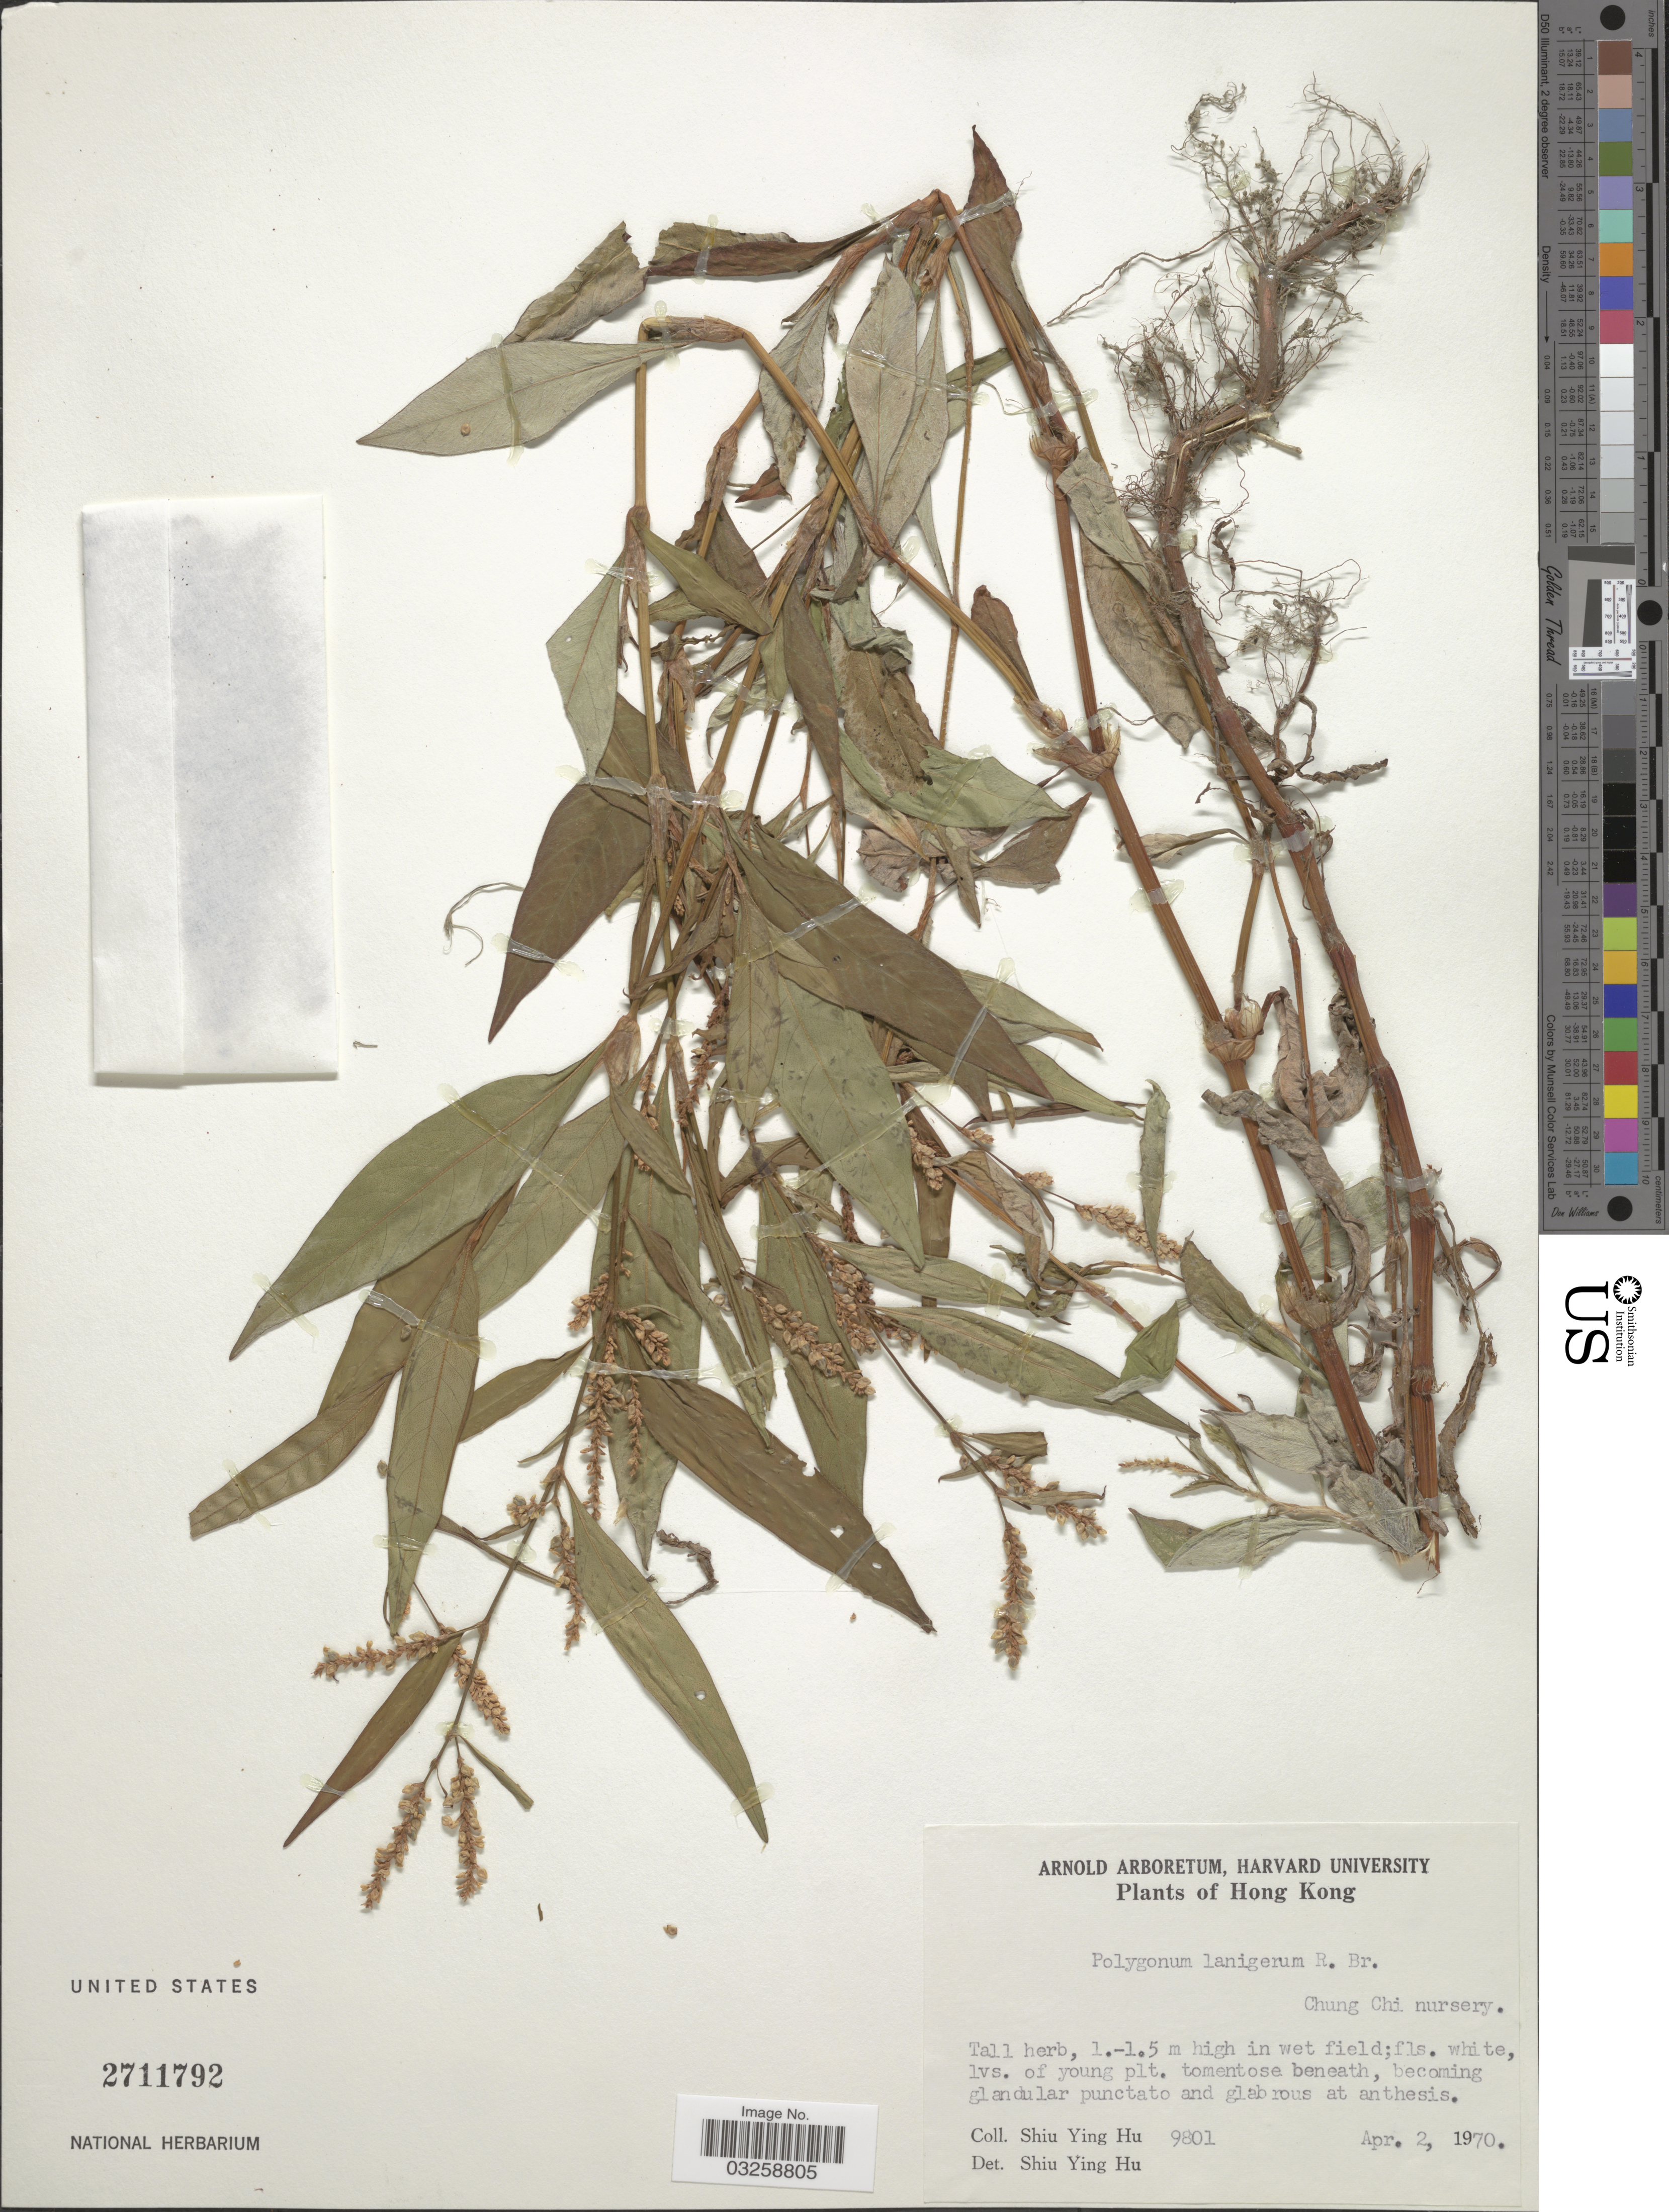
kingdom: Plantae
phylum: Tracheophyta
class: Magnoliopsida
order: Caryophyllales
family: Polygonaceae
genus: Polygonum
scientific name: Polygonum lanigerum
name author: R. Br.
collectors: S. Y. Hu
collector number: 9801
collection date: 1970-04-02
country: China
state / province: Hong Kong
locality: Chung Chi nursery.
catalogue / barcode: US 2711792